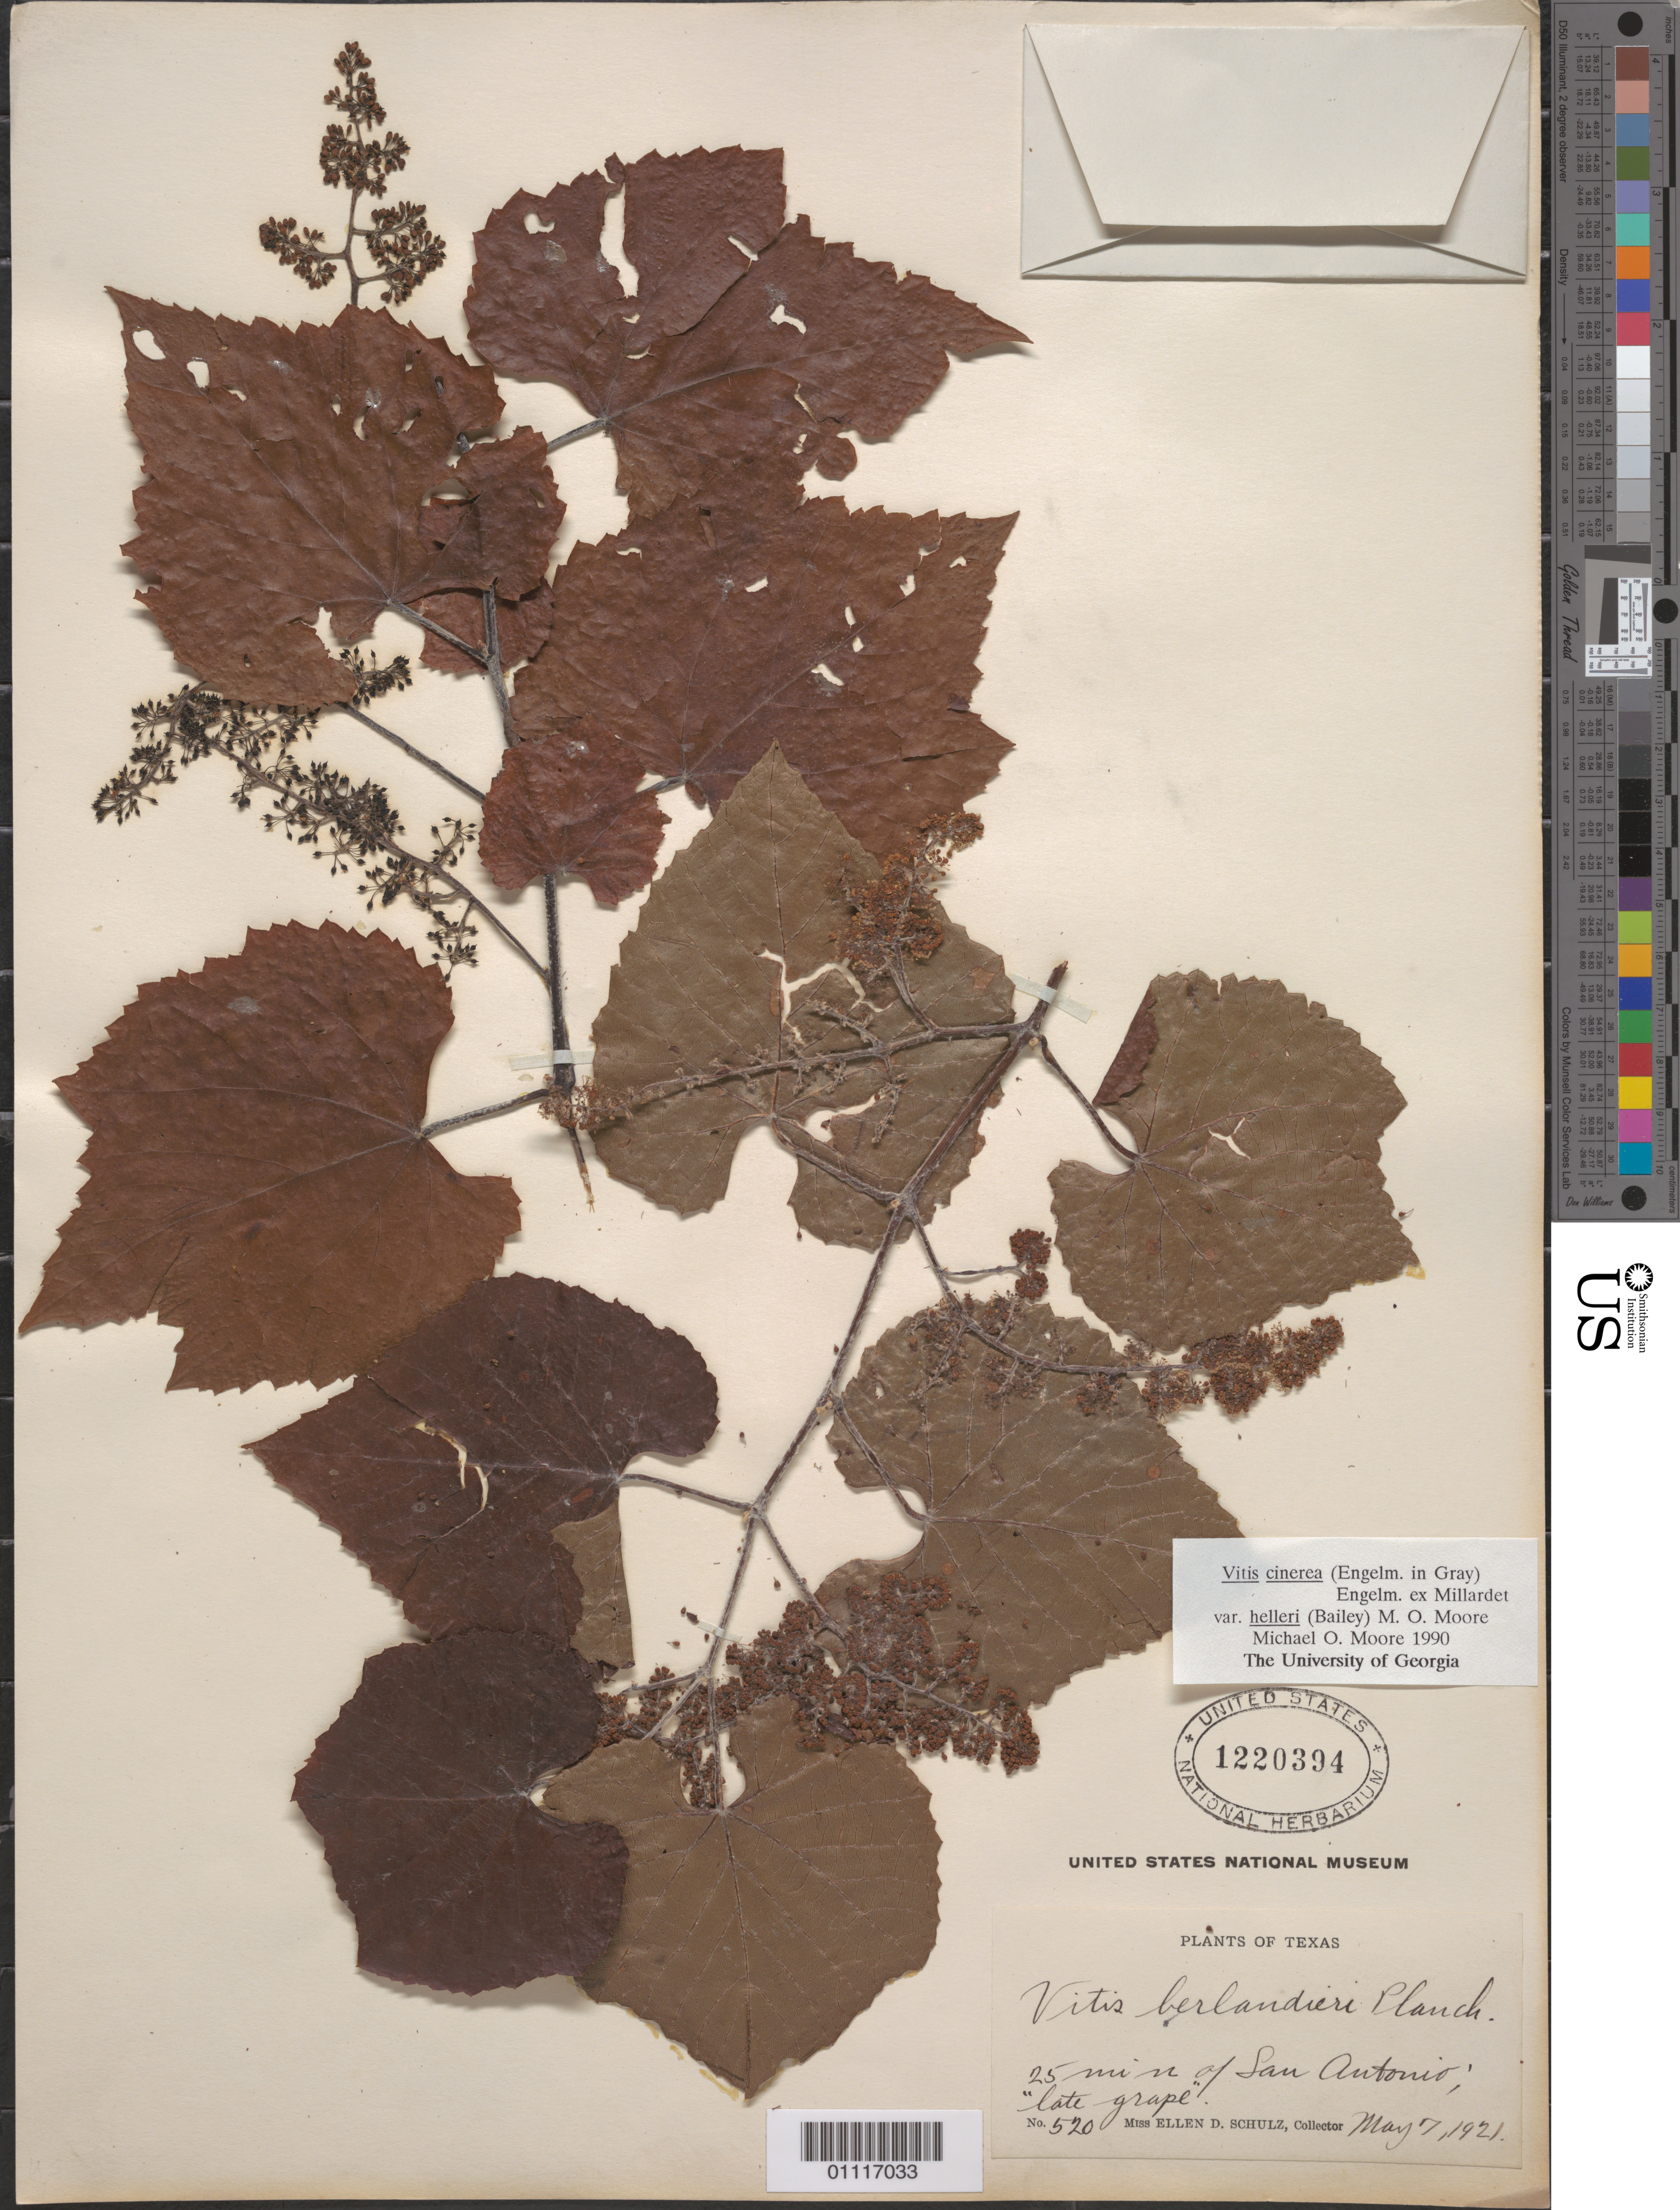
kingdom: Plantae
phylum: Tracheophyta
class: Magnoliopsida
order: Vitales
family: Vitaceae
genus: Vitis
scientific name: Vitis cinerea var. helleri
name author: (L.H. Bailey) M.O. Moore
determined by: Moore, M. O.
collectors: E. D. Schulz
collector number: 520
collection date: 1921-05-07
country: United States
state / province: Texas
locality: San Antonio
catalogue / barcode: US 1220394